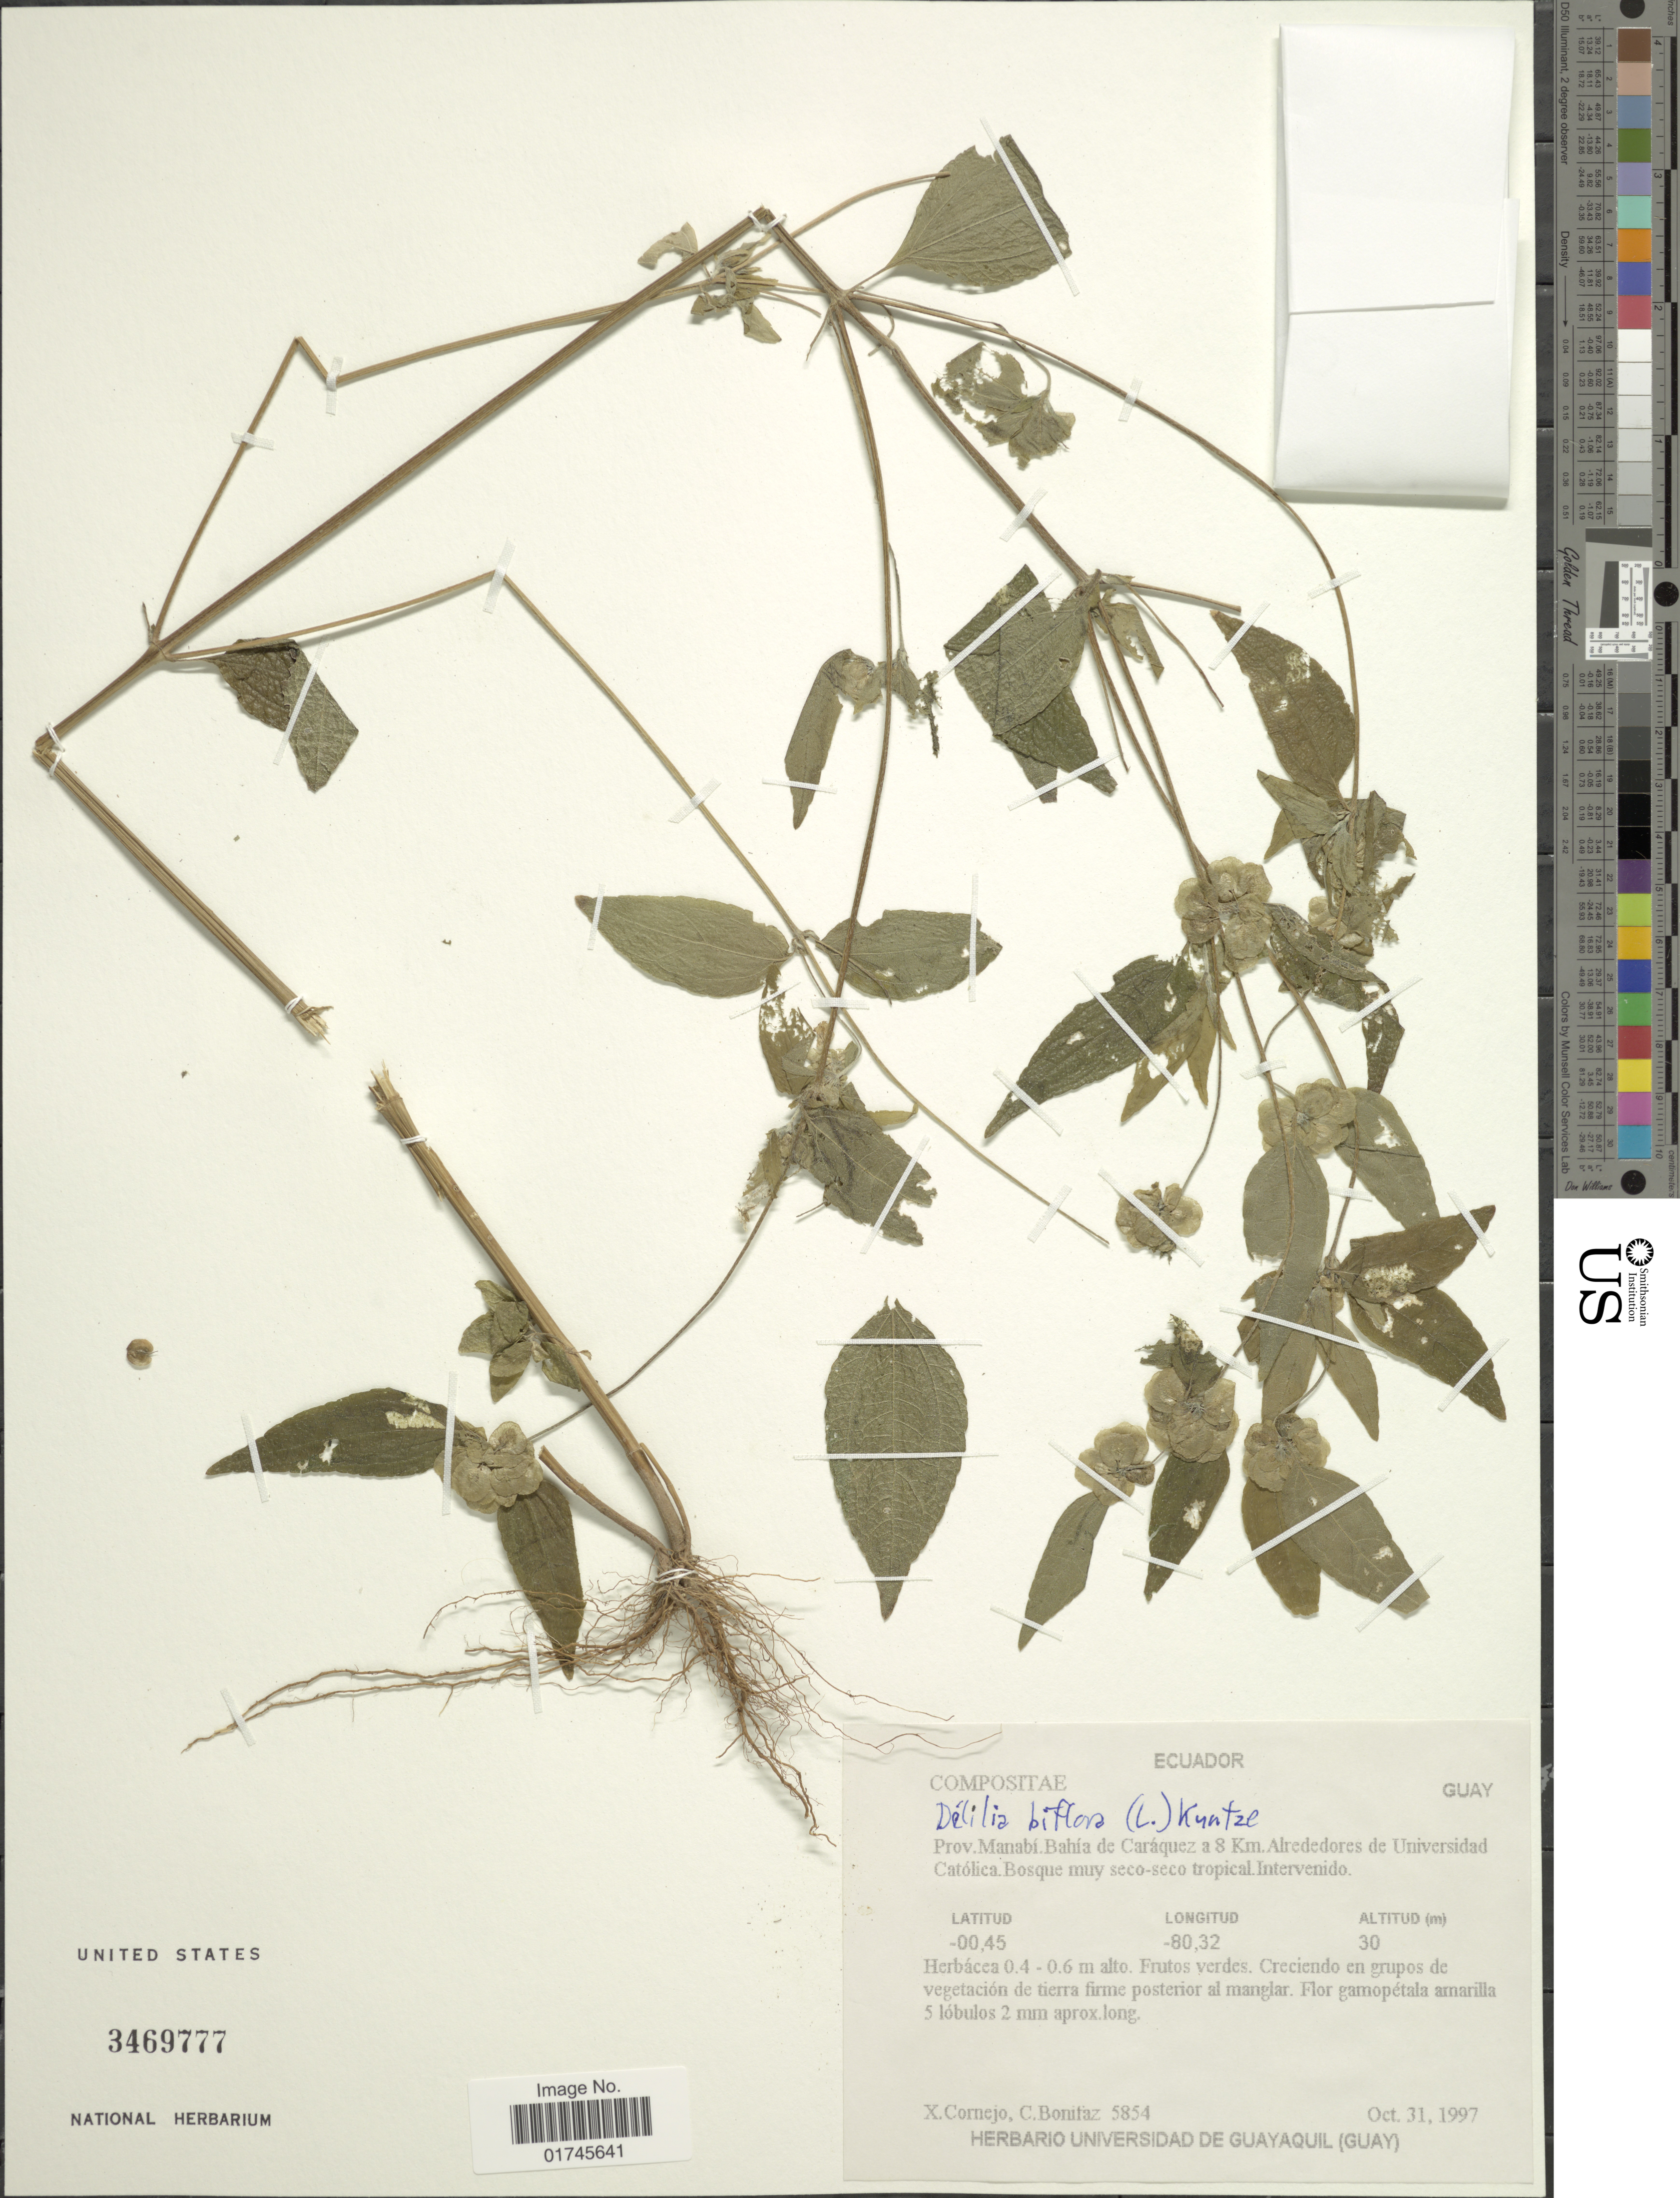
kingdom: Plantae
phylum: Tracheophyta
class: Magnoliopsida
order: Asterales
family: Asteraceae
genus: Delilia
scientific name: Delilia biflora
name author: (L.) Kuntze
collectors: X. F. Cornejo & C. Bonitáz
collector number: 5854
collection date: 1997-10-31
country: Ecuador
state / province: Manabí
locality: Bahía de Caráquez a 8 Km Alrededores de Universidad Católica. Bosque muy seco-seco tropical. Intervenido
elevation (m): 30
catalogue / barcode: US 3469777